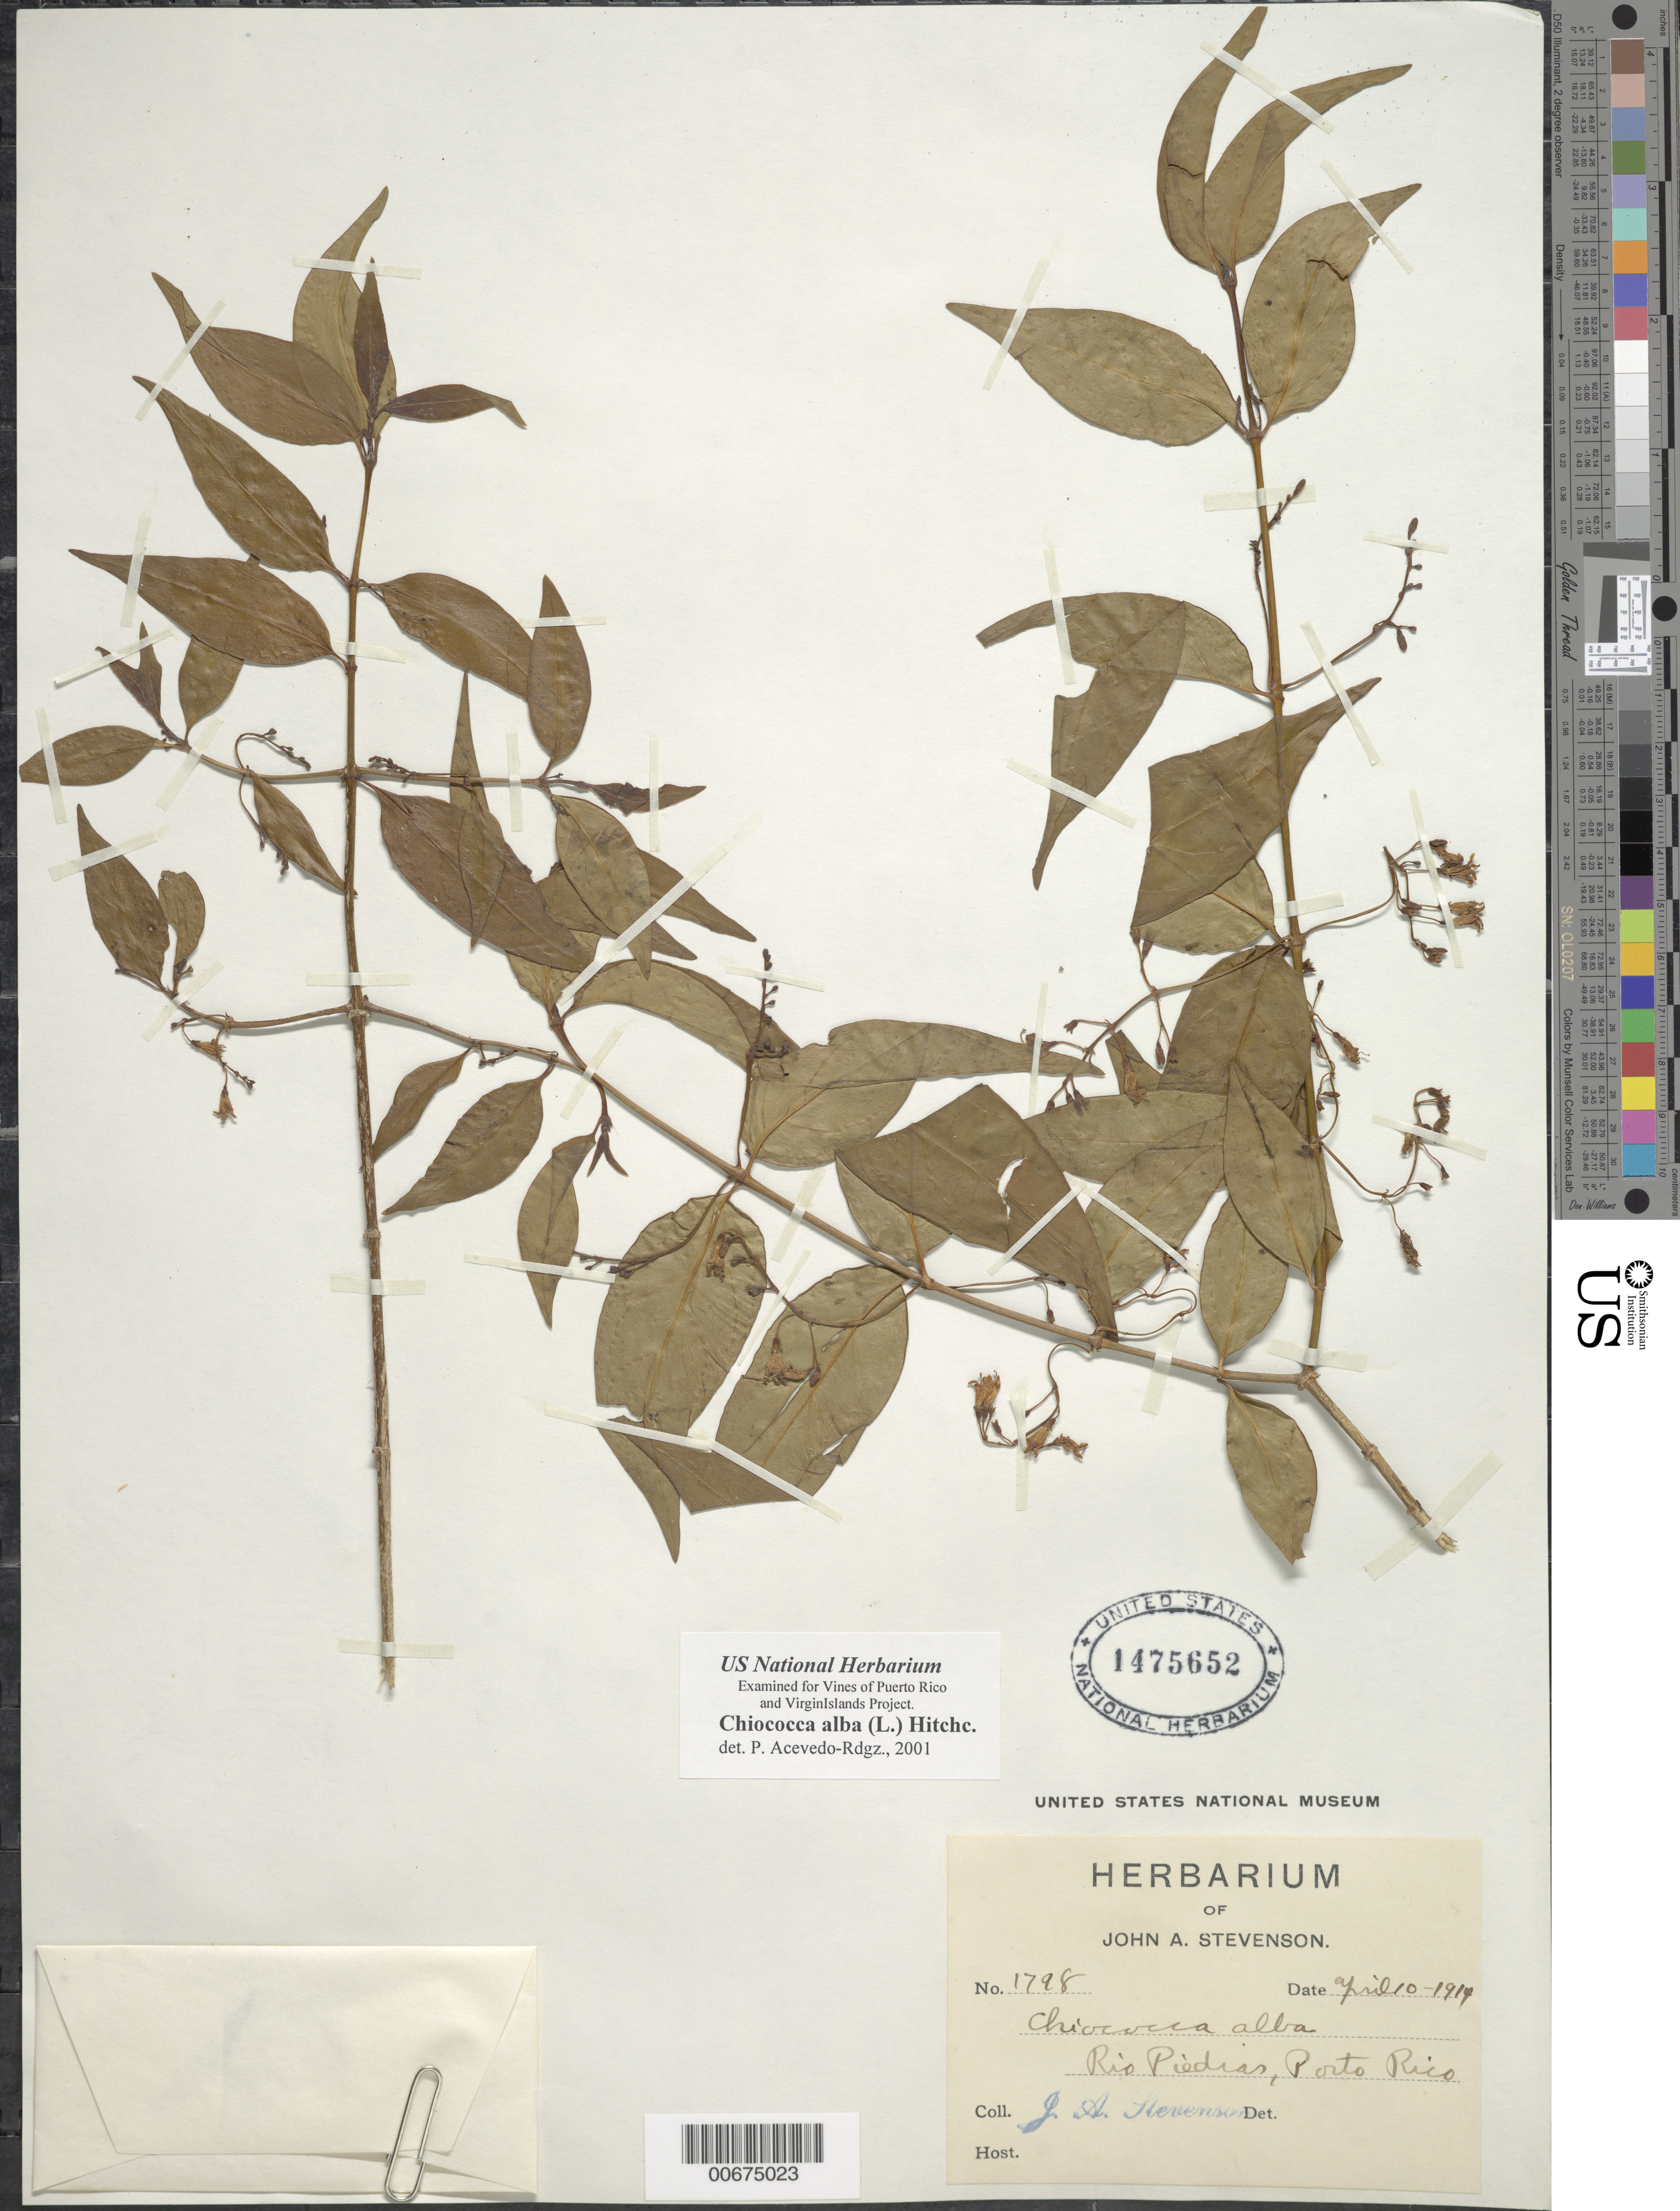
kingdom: Plantae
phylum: Tracheophyta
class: Magnoliopsida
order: Gentianales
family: Rubiaceae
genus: Chiococca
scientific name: Chiococca alba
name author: (L.) Hitchc.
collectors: J. Stevenson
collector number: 1798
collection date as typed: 10 Apr 1914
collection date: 1914-04-10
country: Puerto Rico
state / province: San Juan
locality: Rio Piedras.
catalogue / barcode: US 1475652